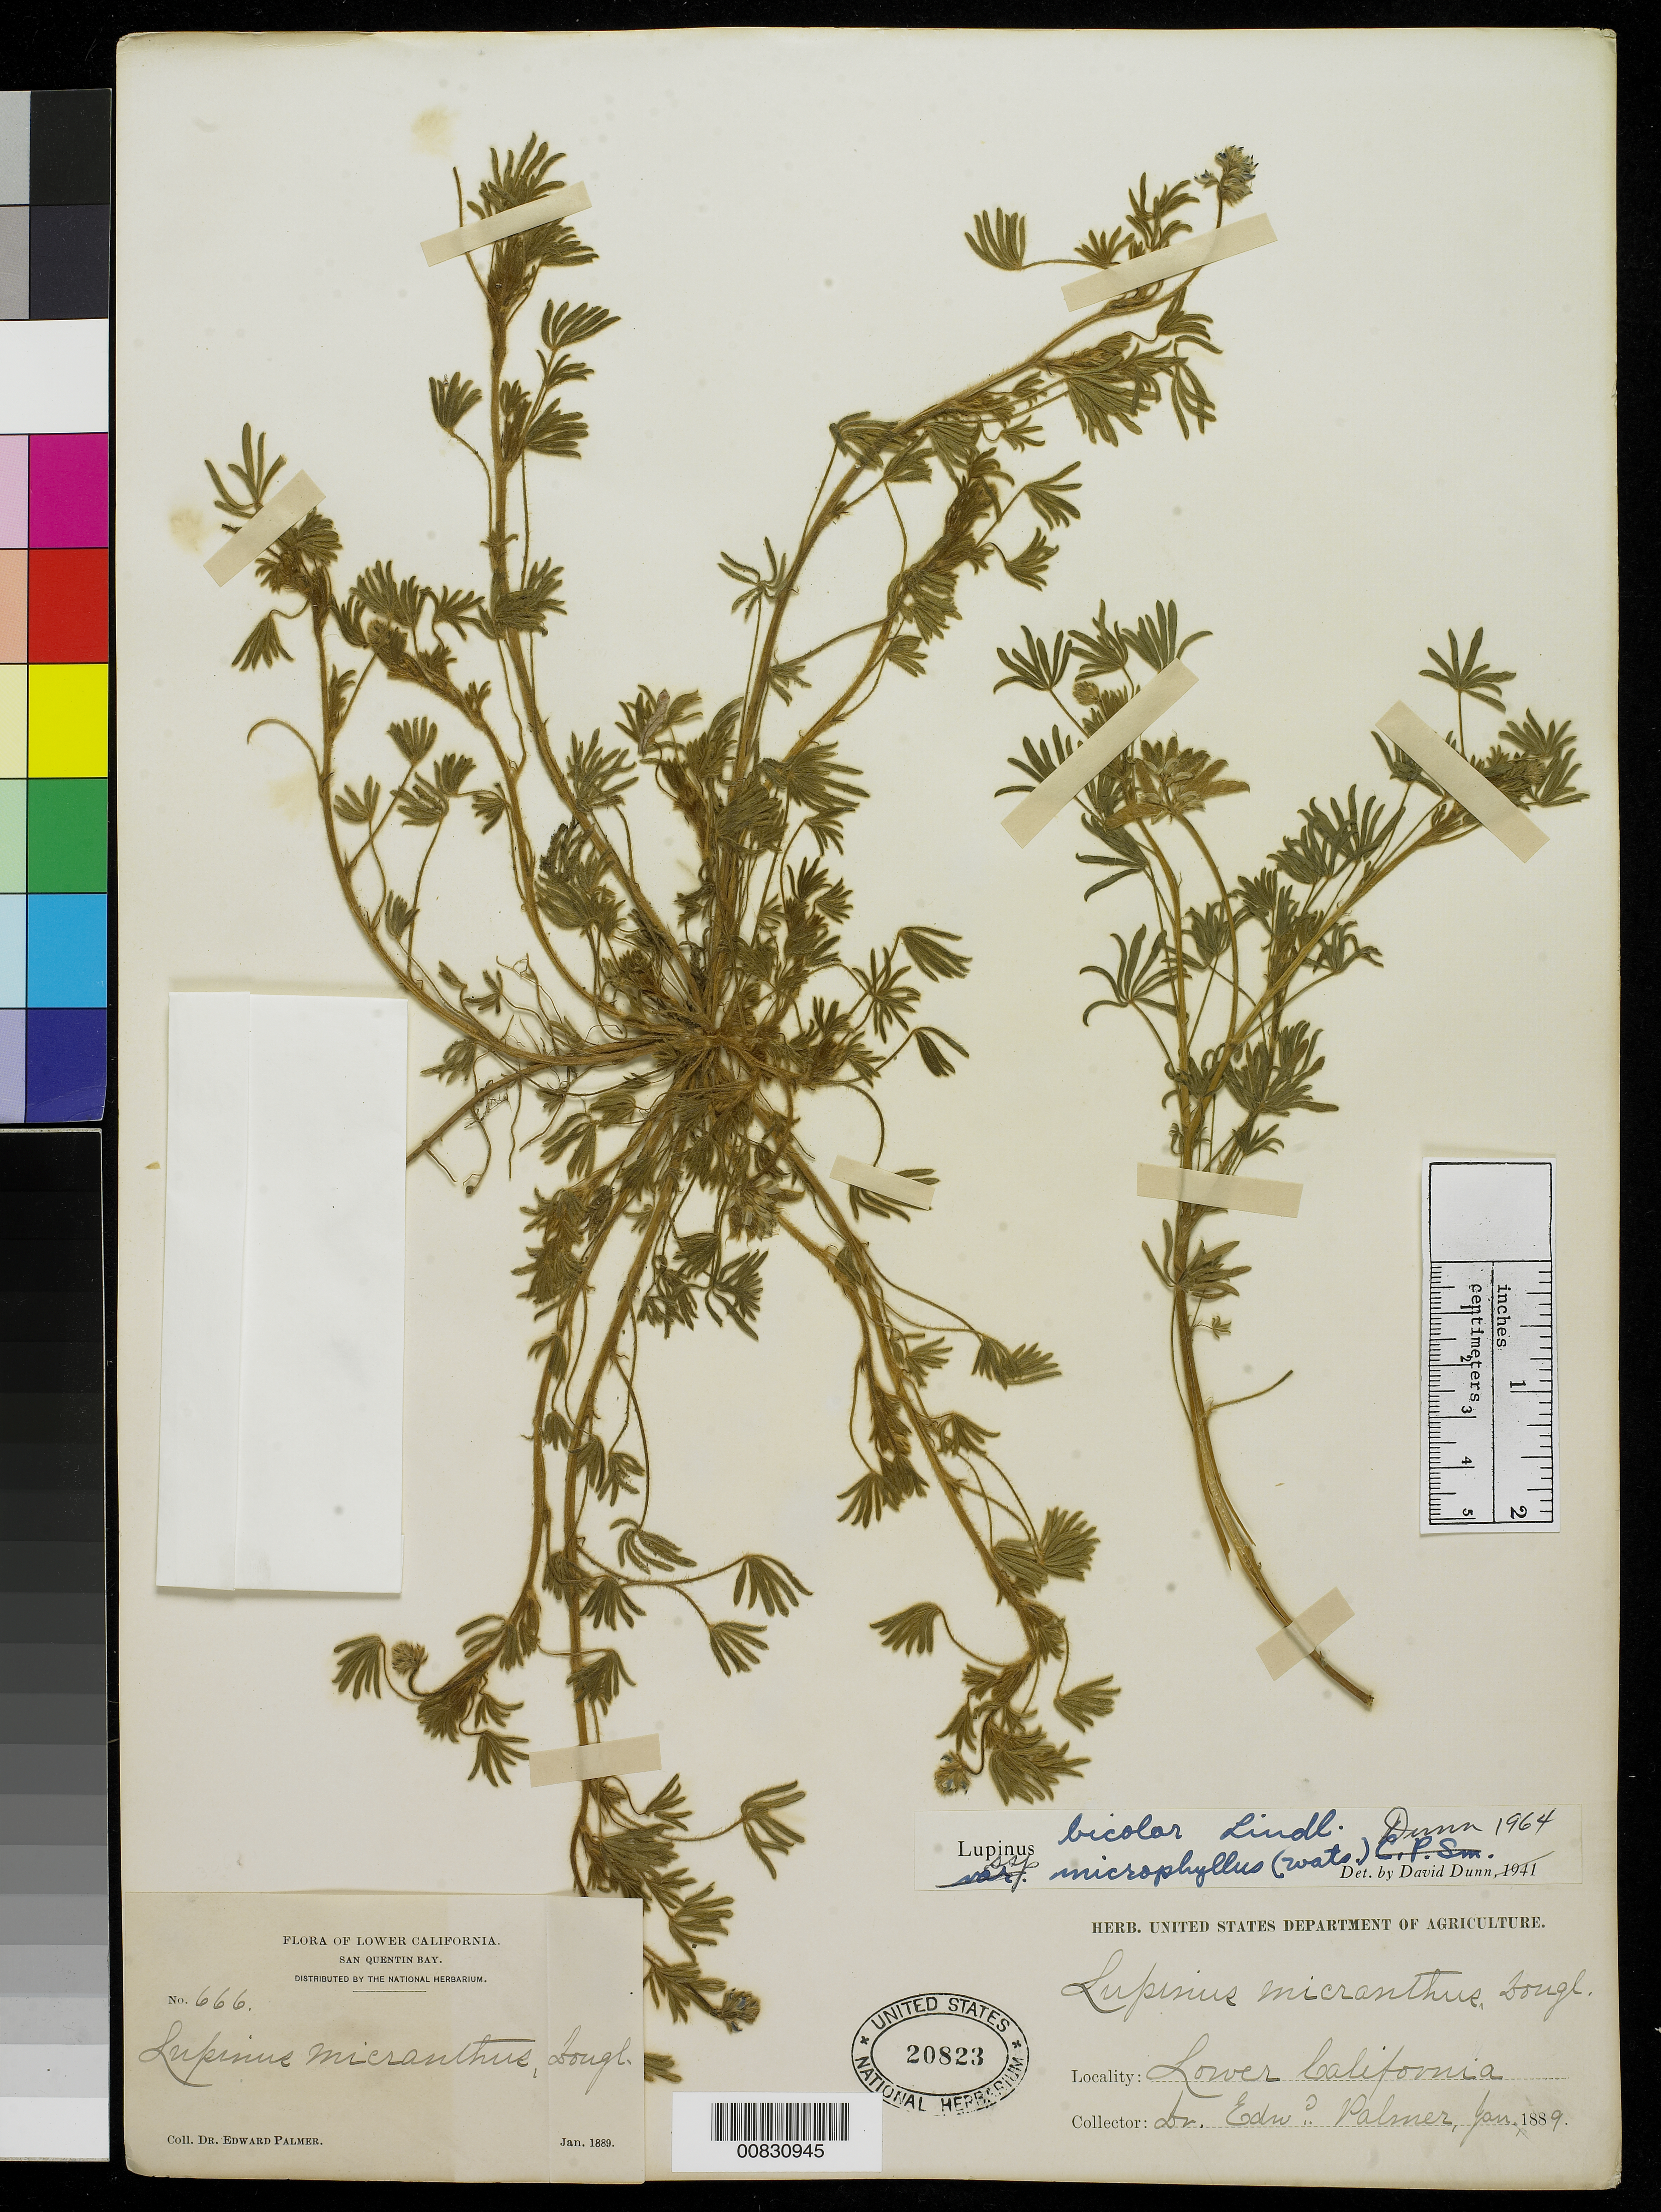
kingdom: Plantae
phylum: Tracheophyta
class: Magnoliopsida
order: Fabales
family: Fabaceae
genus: Lupinus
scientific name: Lupinus bicolor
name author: Lindl.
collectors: E. Palmer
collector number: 666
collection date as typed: Jan 1889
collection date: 1889-01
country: Mexico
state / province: Baja California Norte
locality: San Quentin Bay, Baja California.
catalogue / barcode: US 20823